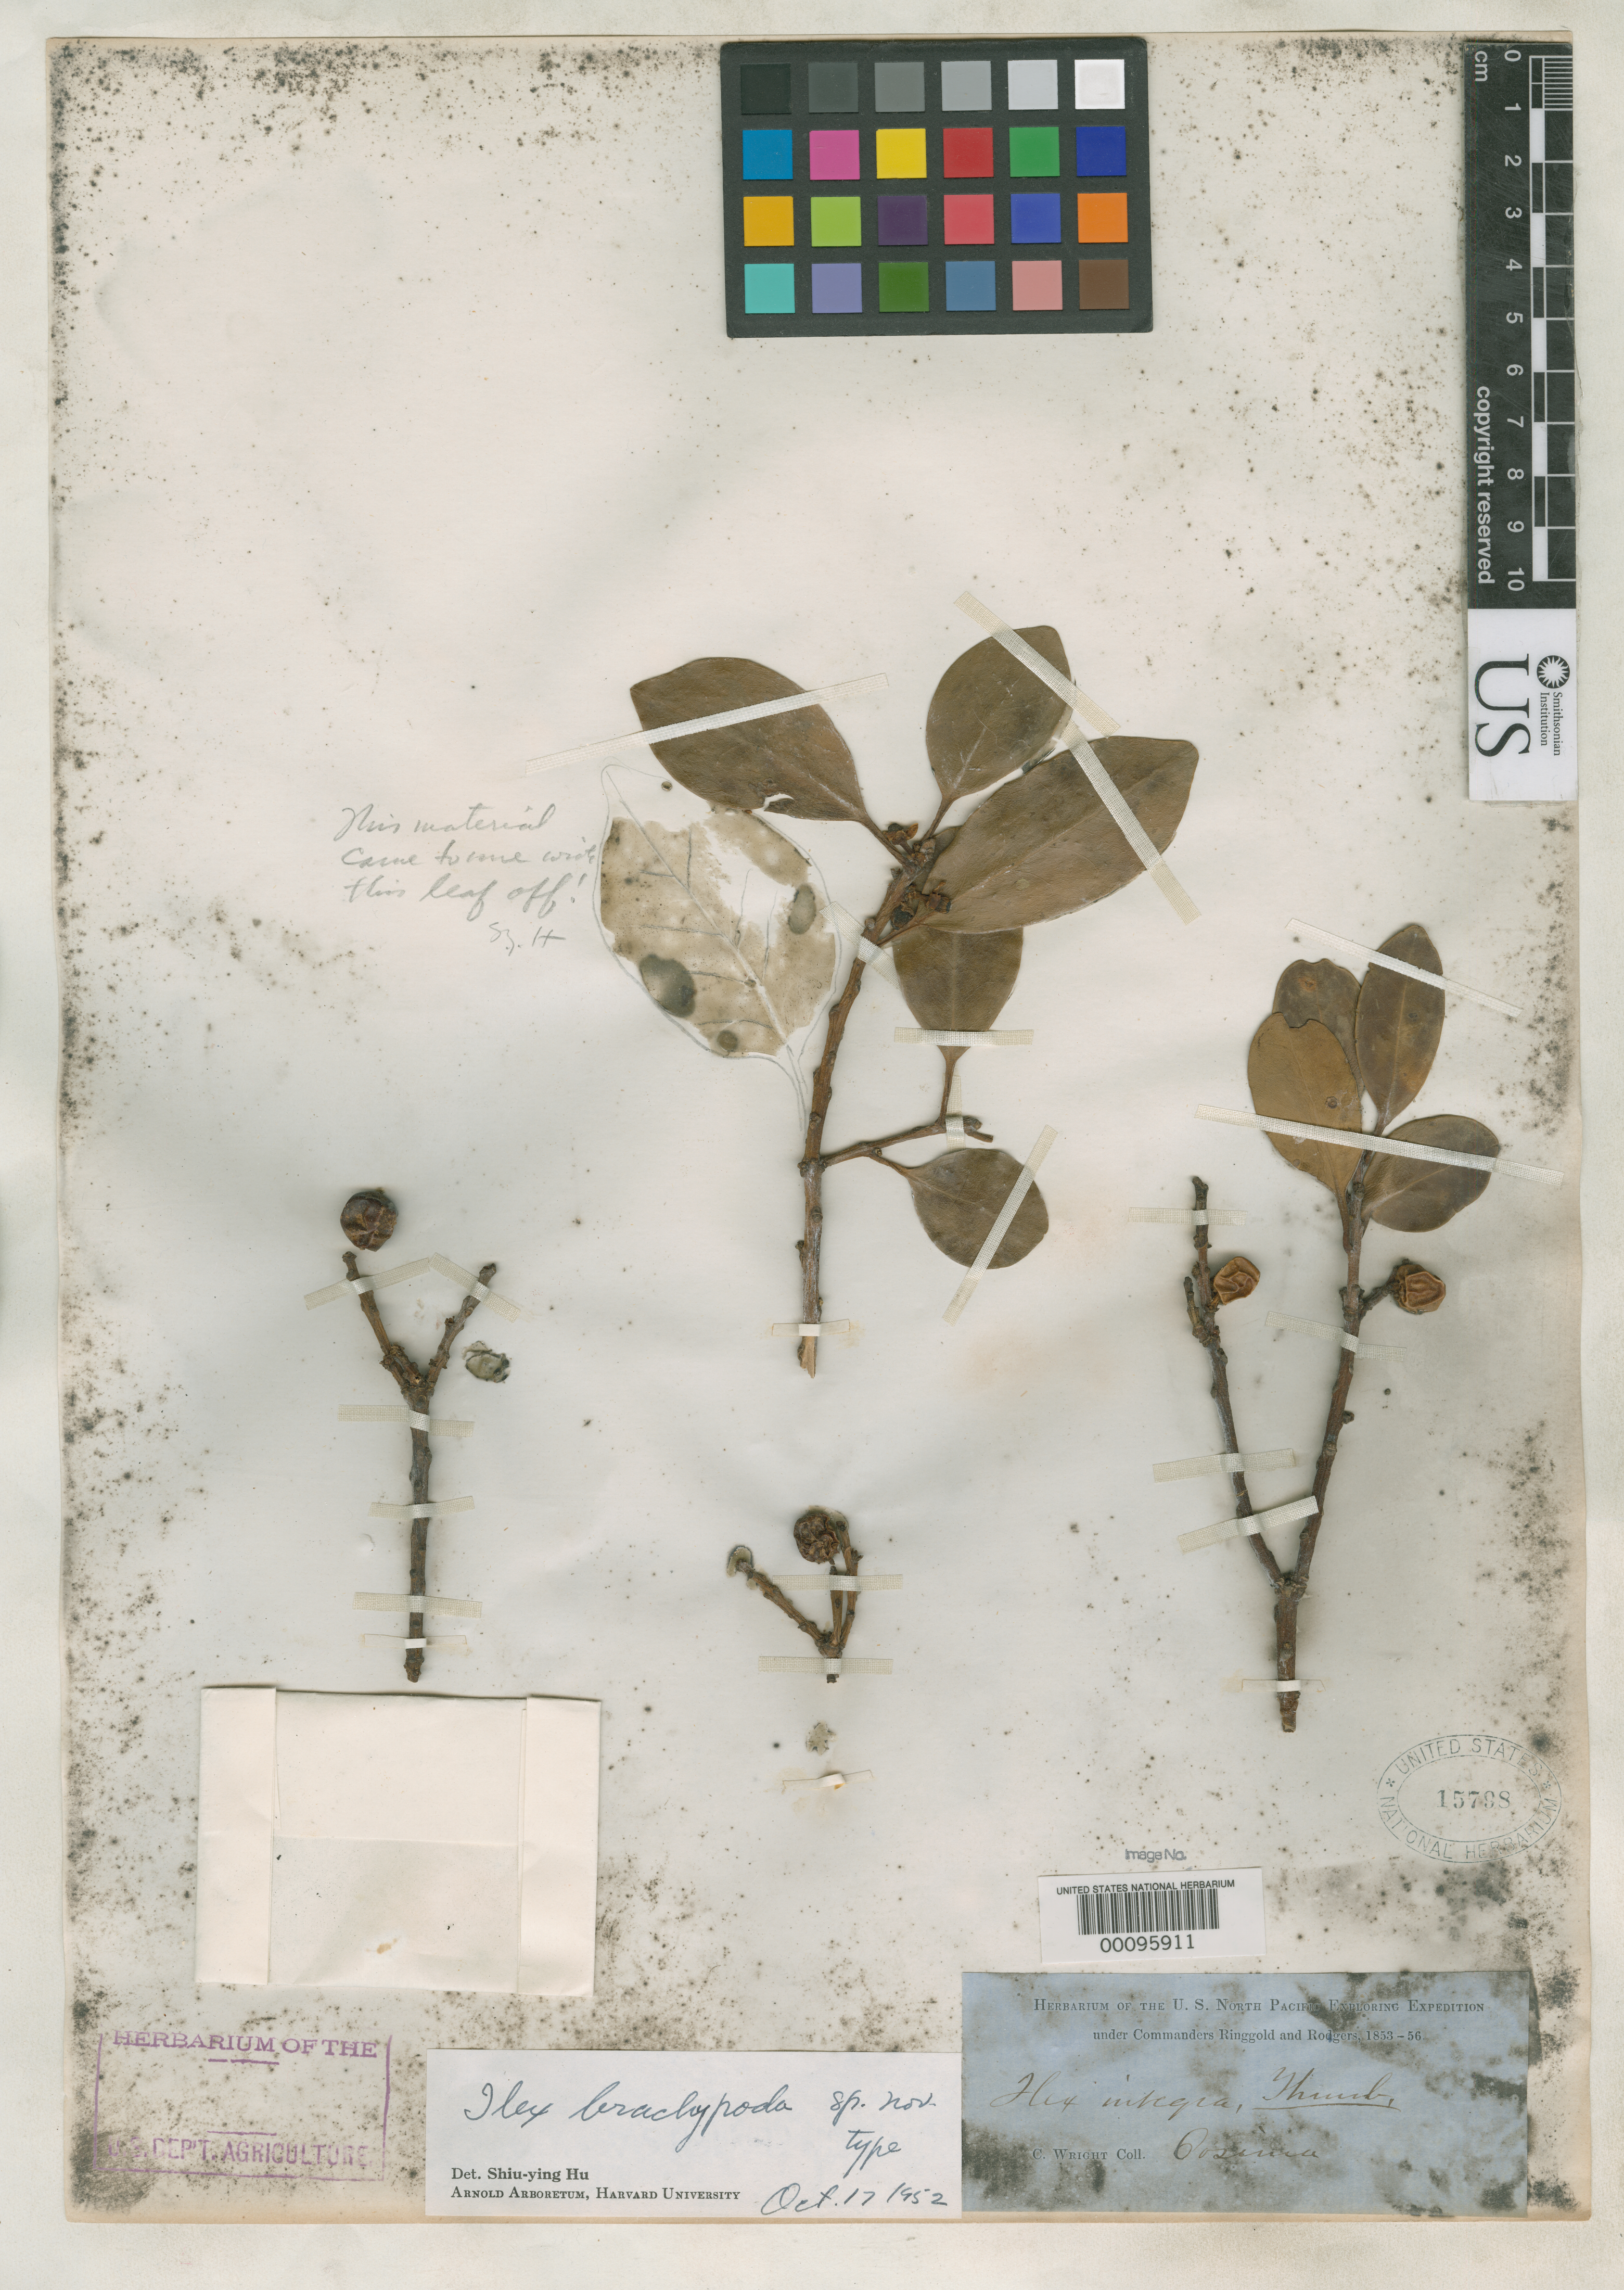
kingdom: Plantae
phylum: Tracheophyta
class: Magnoliopsida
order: Aquifoliales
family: Aquifoliaceae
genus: Ilex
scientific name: Ilex brachypoda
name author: S.Y. Hu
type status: Holotype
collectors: C. Wright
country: Japan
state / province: Okinawa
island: Okinawa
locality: Oosima.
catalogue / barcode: US 15798